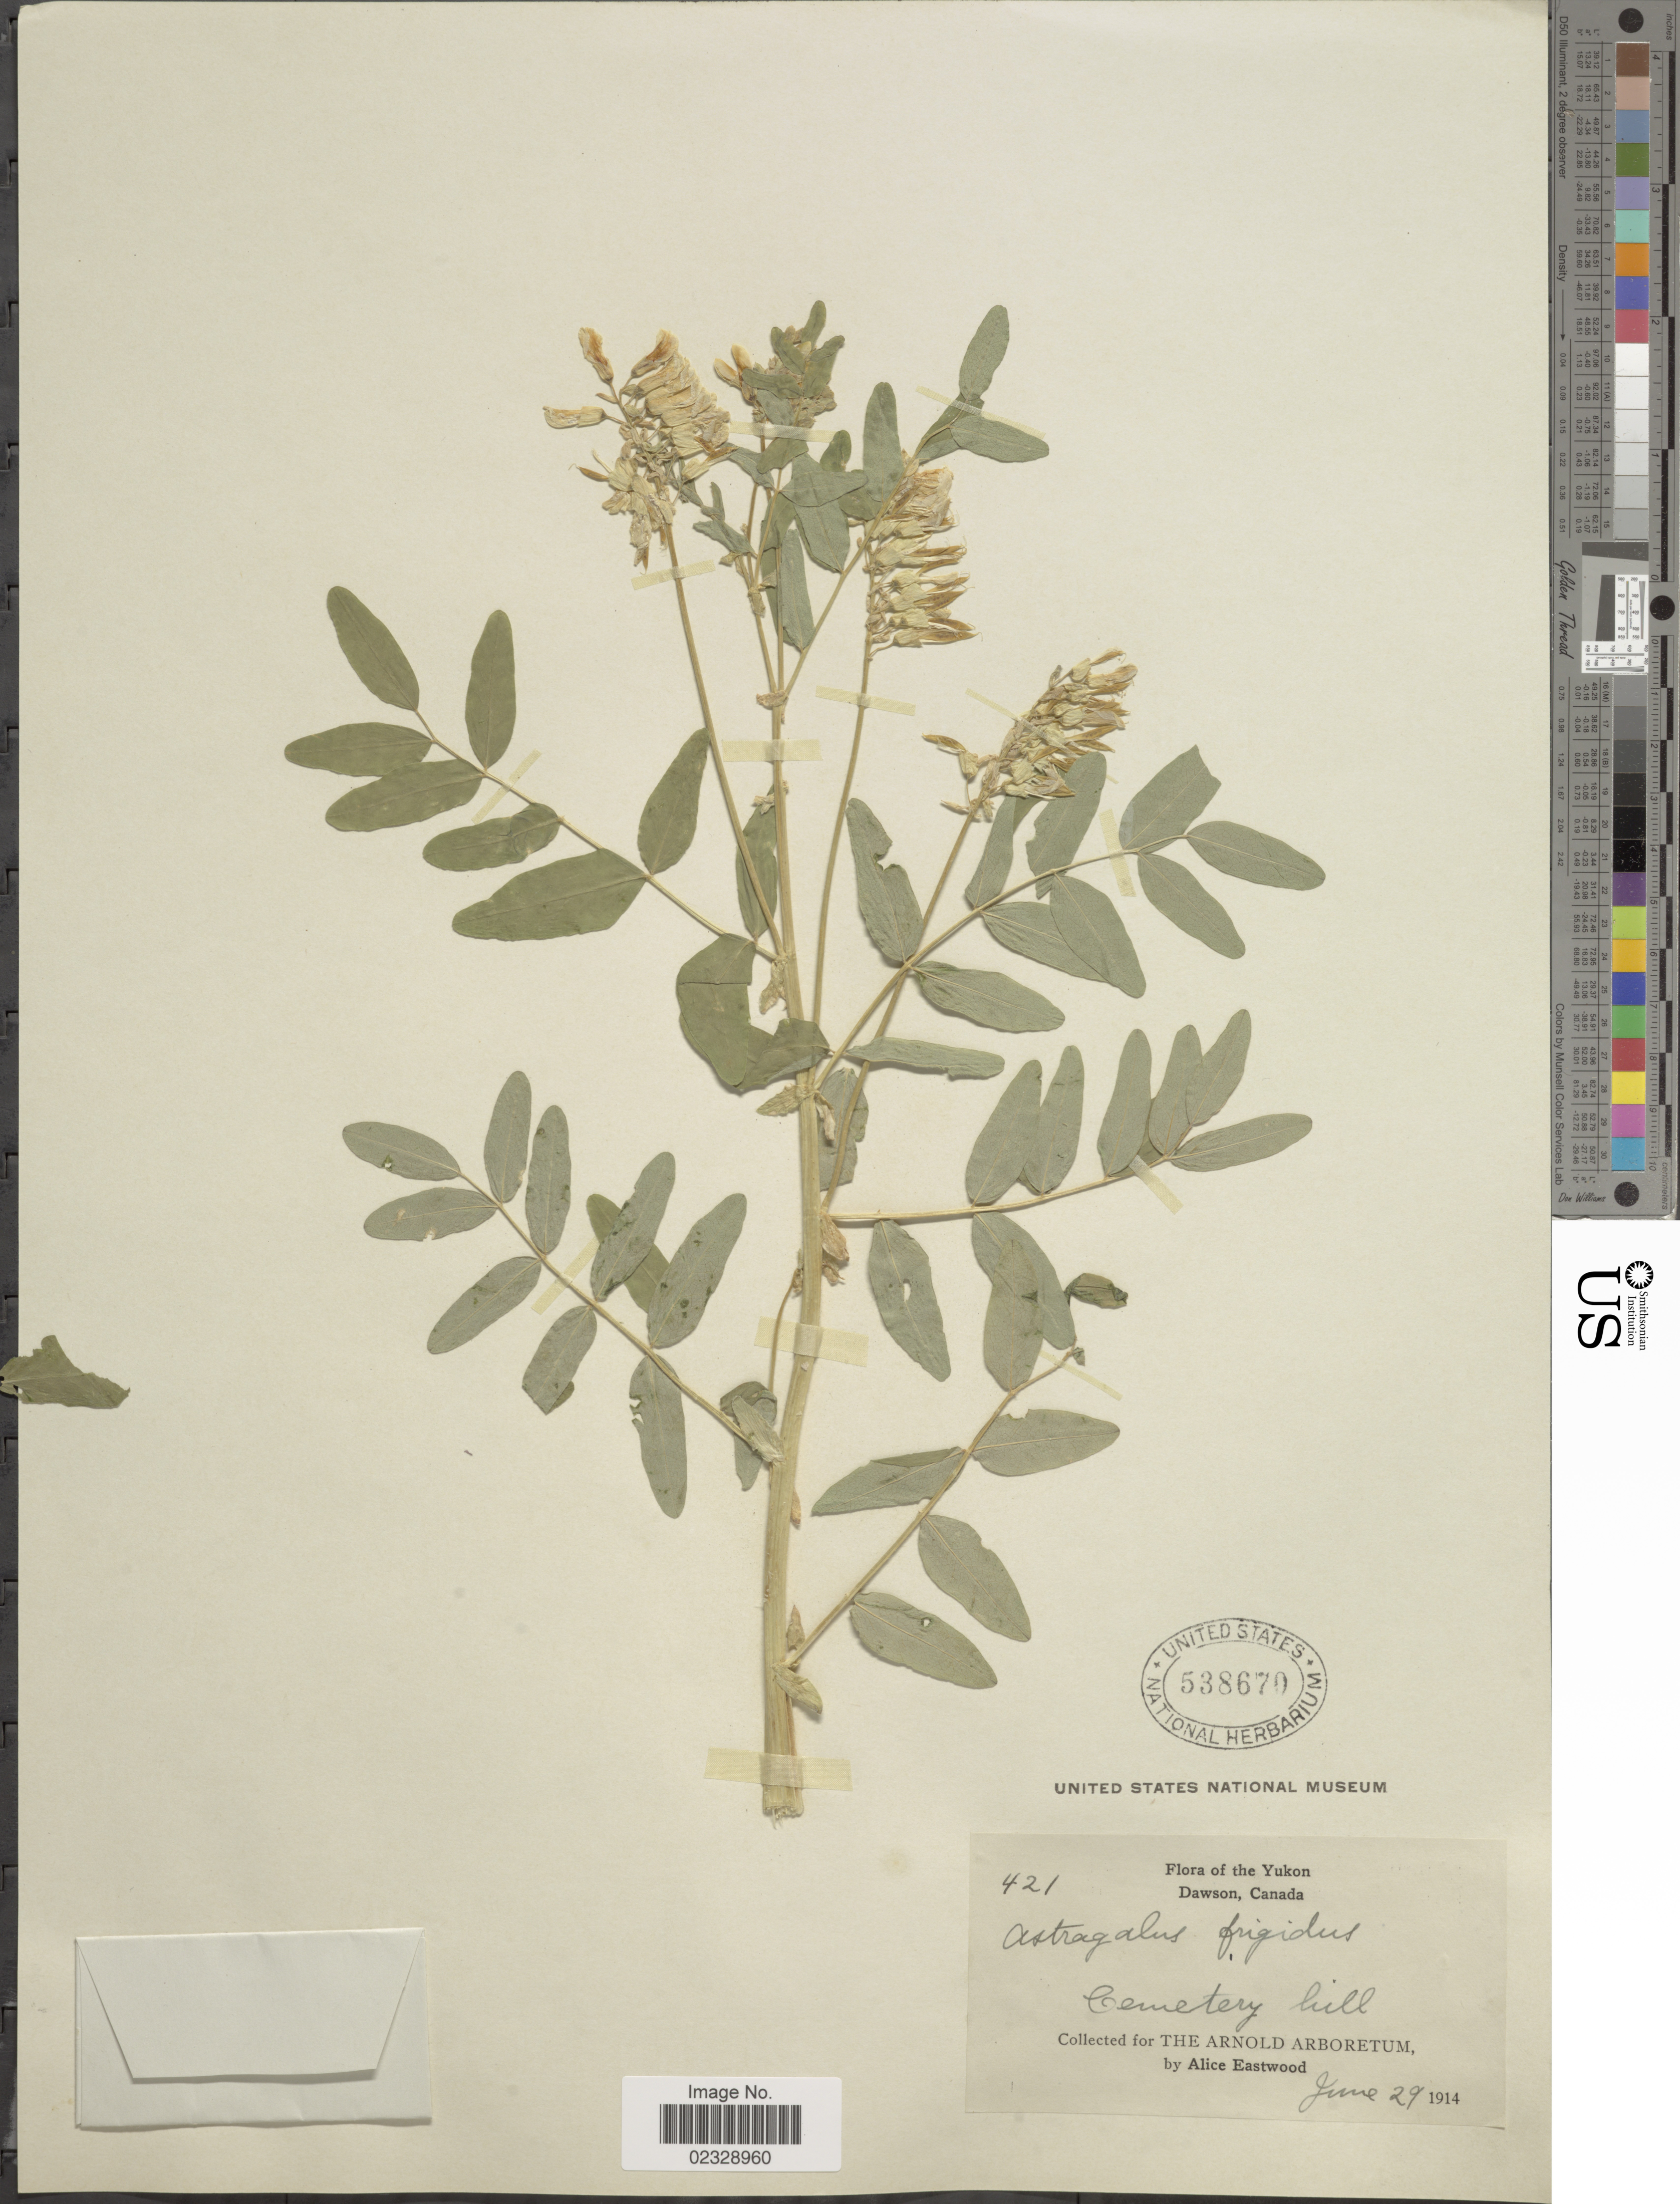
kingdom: Plantae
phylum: Tracheophyta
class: Magnoliopsida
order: Fabales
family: Fabaceae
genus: Astragalus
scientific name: Astragalus americanus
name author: (Hook.) M.E. Jones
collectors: A. Eastwood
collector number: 421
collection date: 1914-06-29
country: Canada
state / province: Yukon Territory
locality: Yukon Dawson, Cemetery hill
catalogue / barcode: US 538670